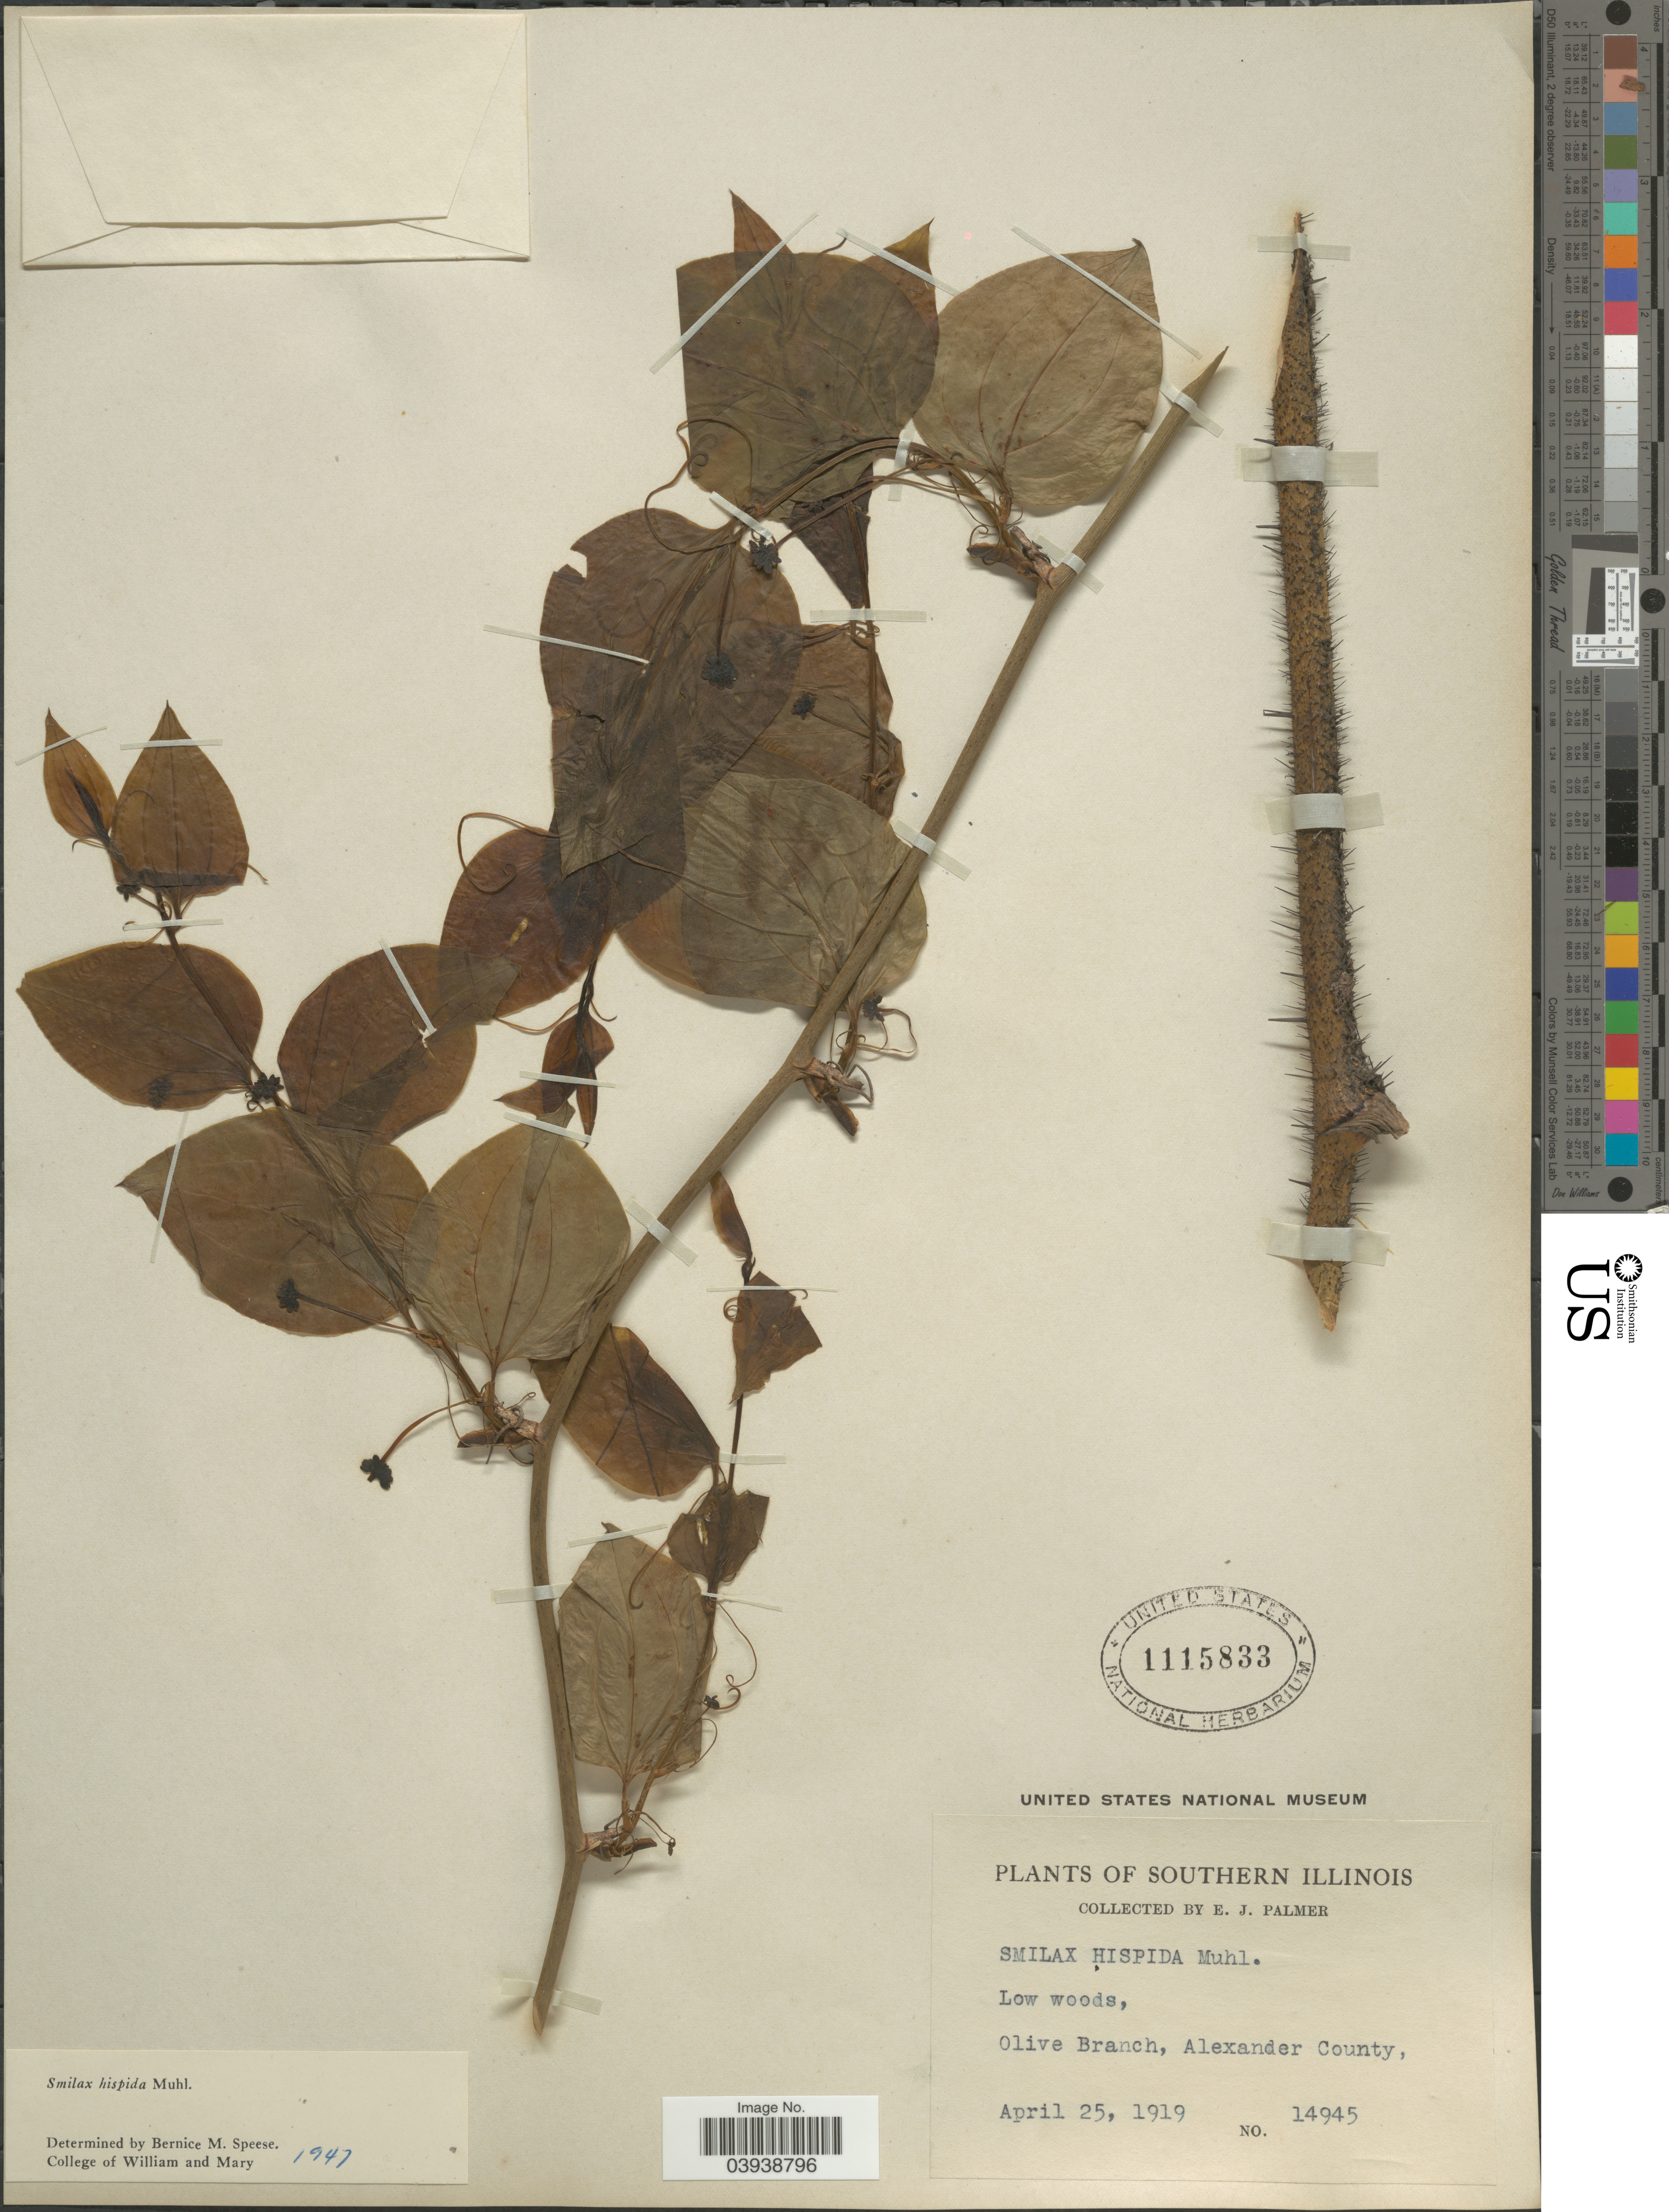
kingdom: Plantae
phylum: Tracheophyta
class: Liliopsida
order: Liliales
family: Smilacaceae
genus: Smilax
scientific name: Smilax hispida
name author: Raf.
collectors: E. J. Palmer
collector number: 14945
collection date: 1919-04-25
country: United States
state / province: Illinois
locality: Southern Illinois. Olive Branch, Alexander County.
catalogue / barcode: US 1115833